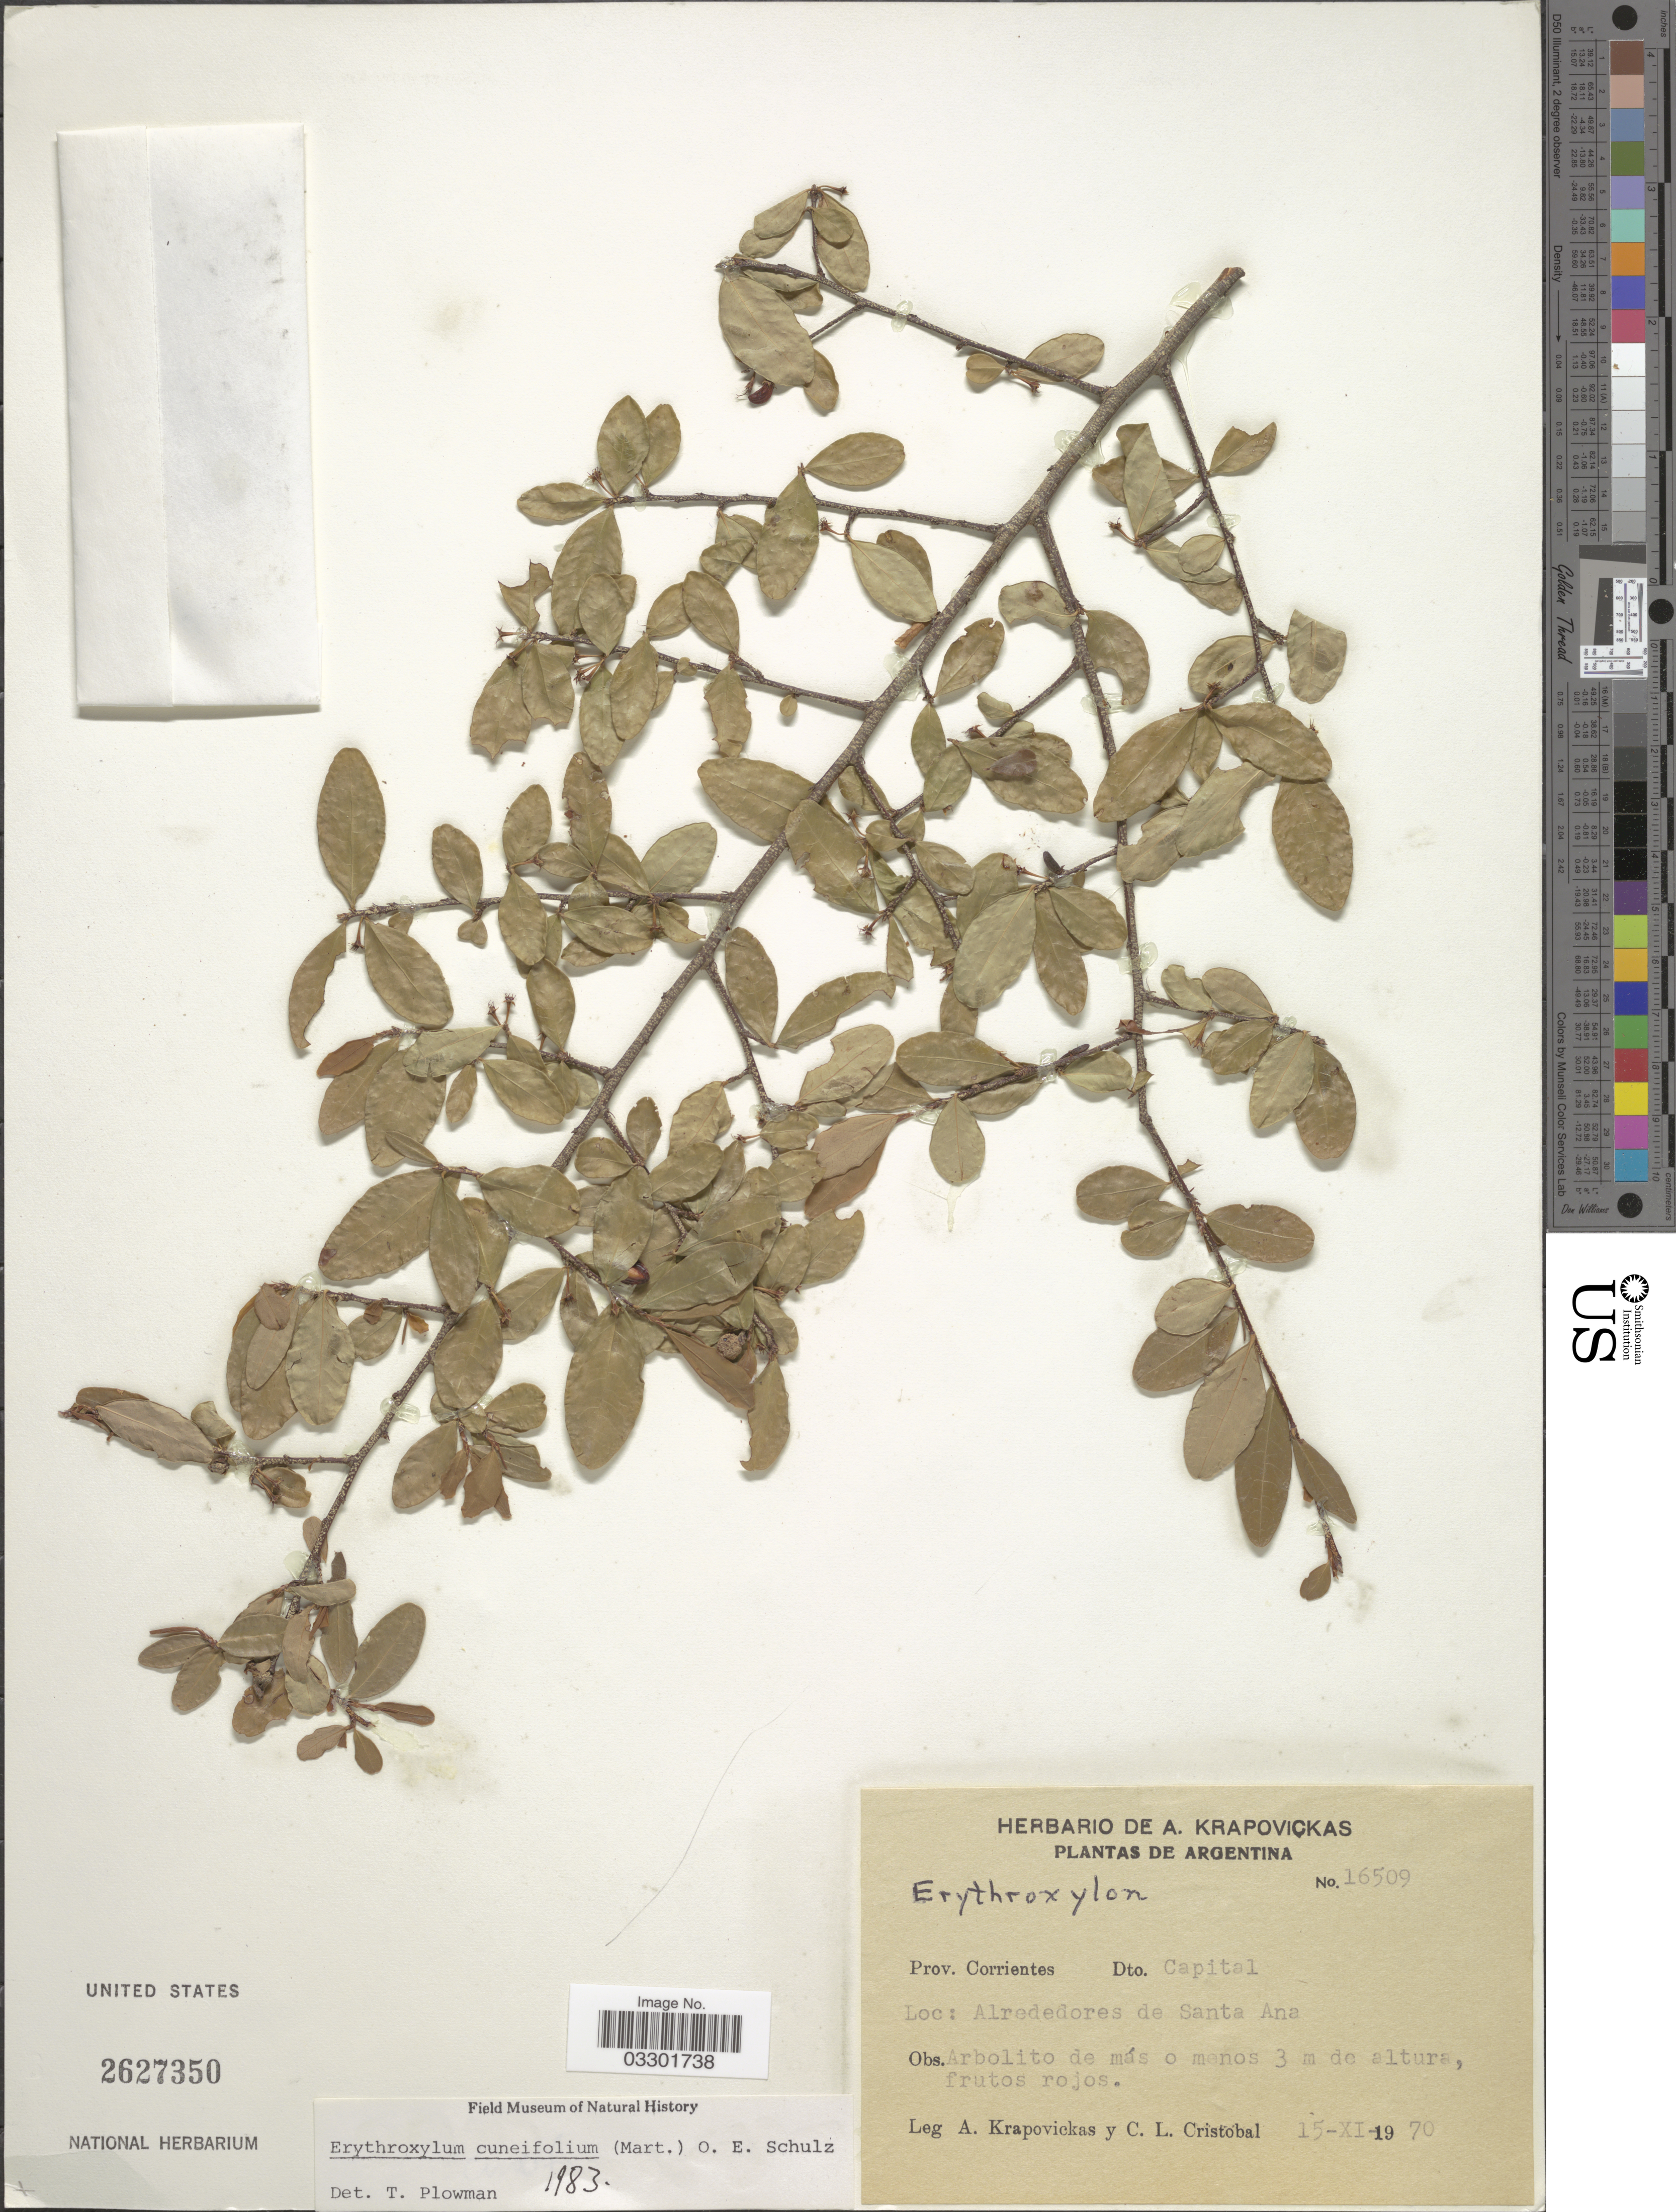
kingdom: Plantae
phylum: Tracheophyta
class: Magnoliopsida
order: Malpighiales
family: Erythroxylaceae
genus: Erythroxylum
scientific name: Erythroxylum cuneifolium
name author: (Mart.) O.E. Schulz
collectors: A. Krapovickas & C. Cristobal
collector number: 16509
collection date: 1970-11-15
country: Argentina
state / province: Corrientes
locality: Dto. Capital. Alrededores de Santa Ana.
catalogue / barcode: US 2627350